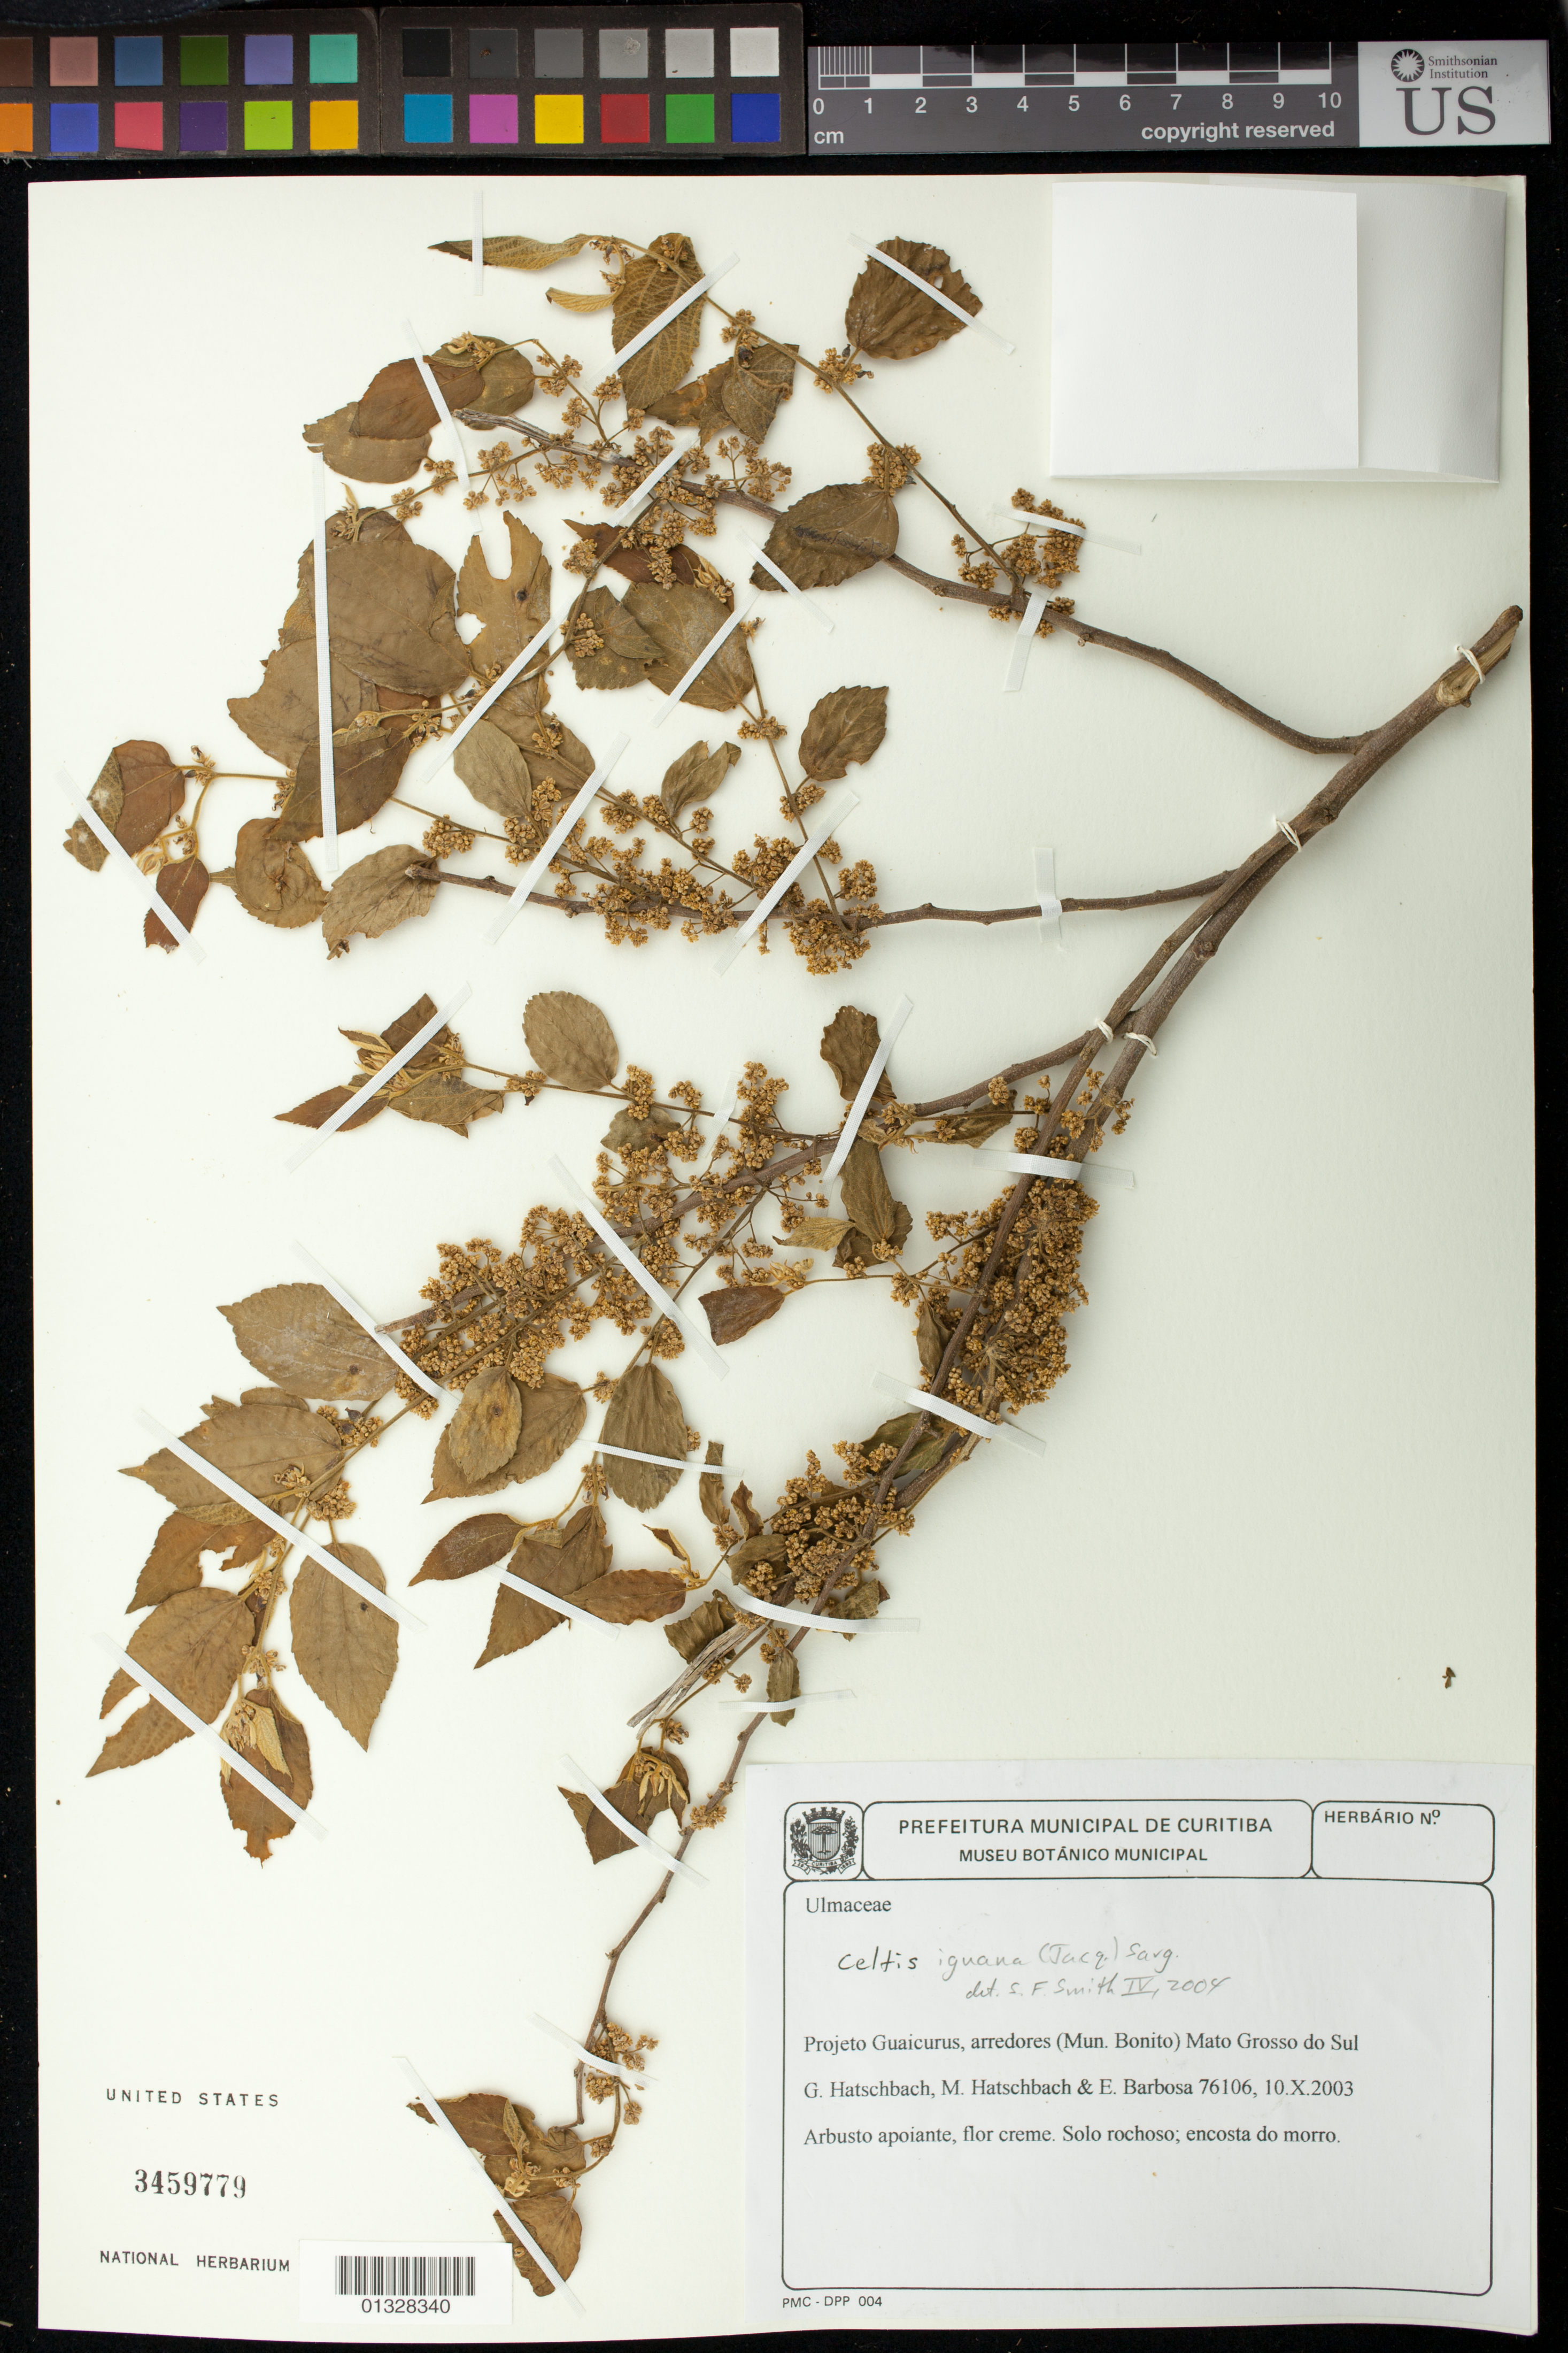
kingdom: Plantae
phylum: Tracheophyta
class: Magnoliopsida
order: Rosales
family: Cannabaceae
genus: Celtis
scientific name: Celtis iguanaea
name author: (Jacq.) Sarg.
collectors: G. Hatschbach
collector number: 76106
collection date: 2003-10-10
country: Brazil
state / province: Mato Grosso do Sul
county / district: Bonito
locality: Projeto Guaicurus, arredores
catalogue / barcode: US 3459779